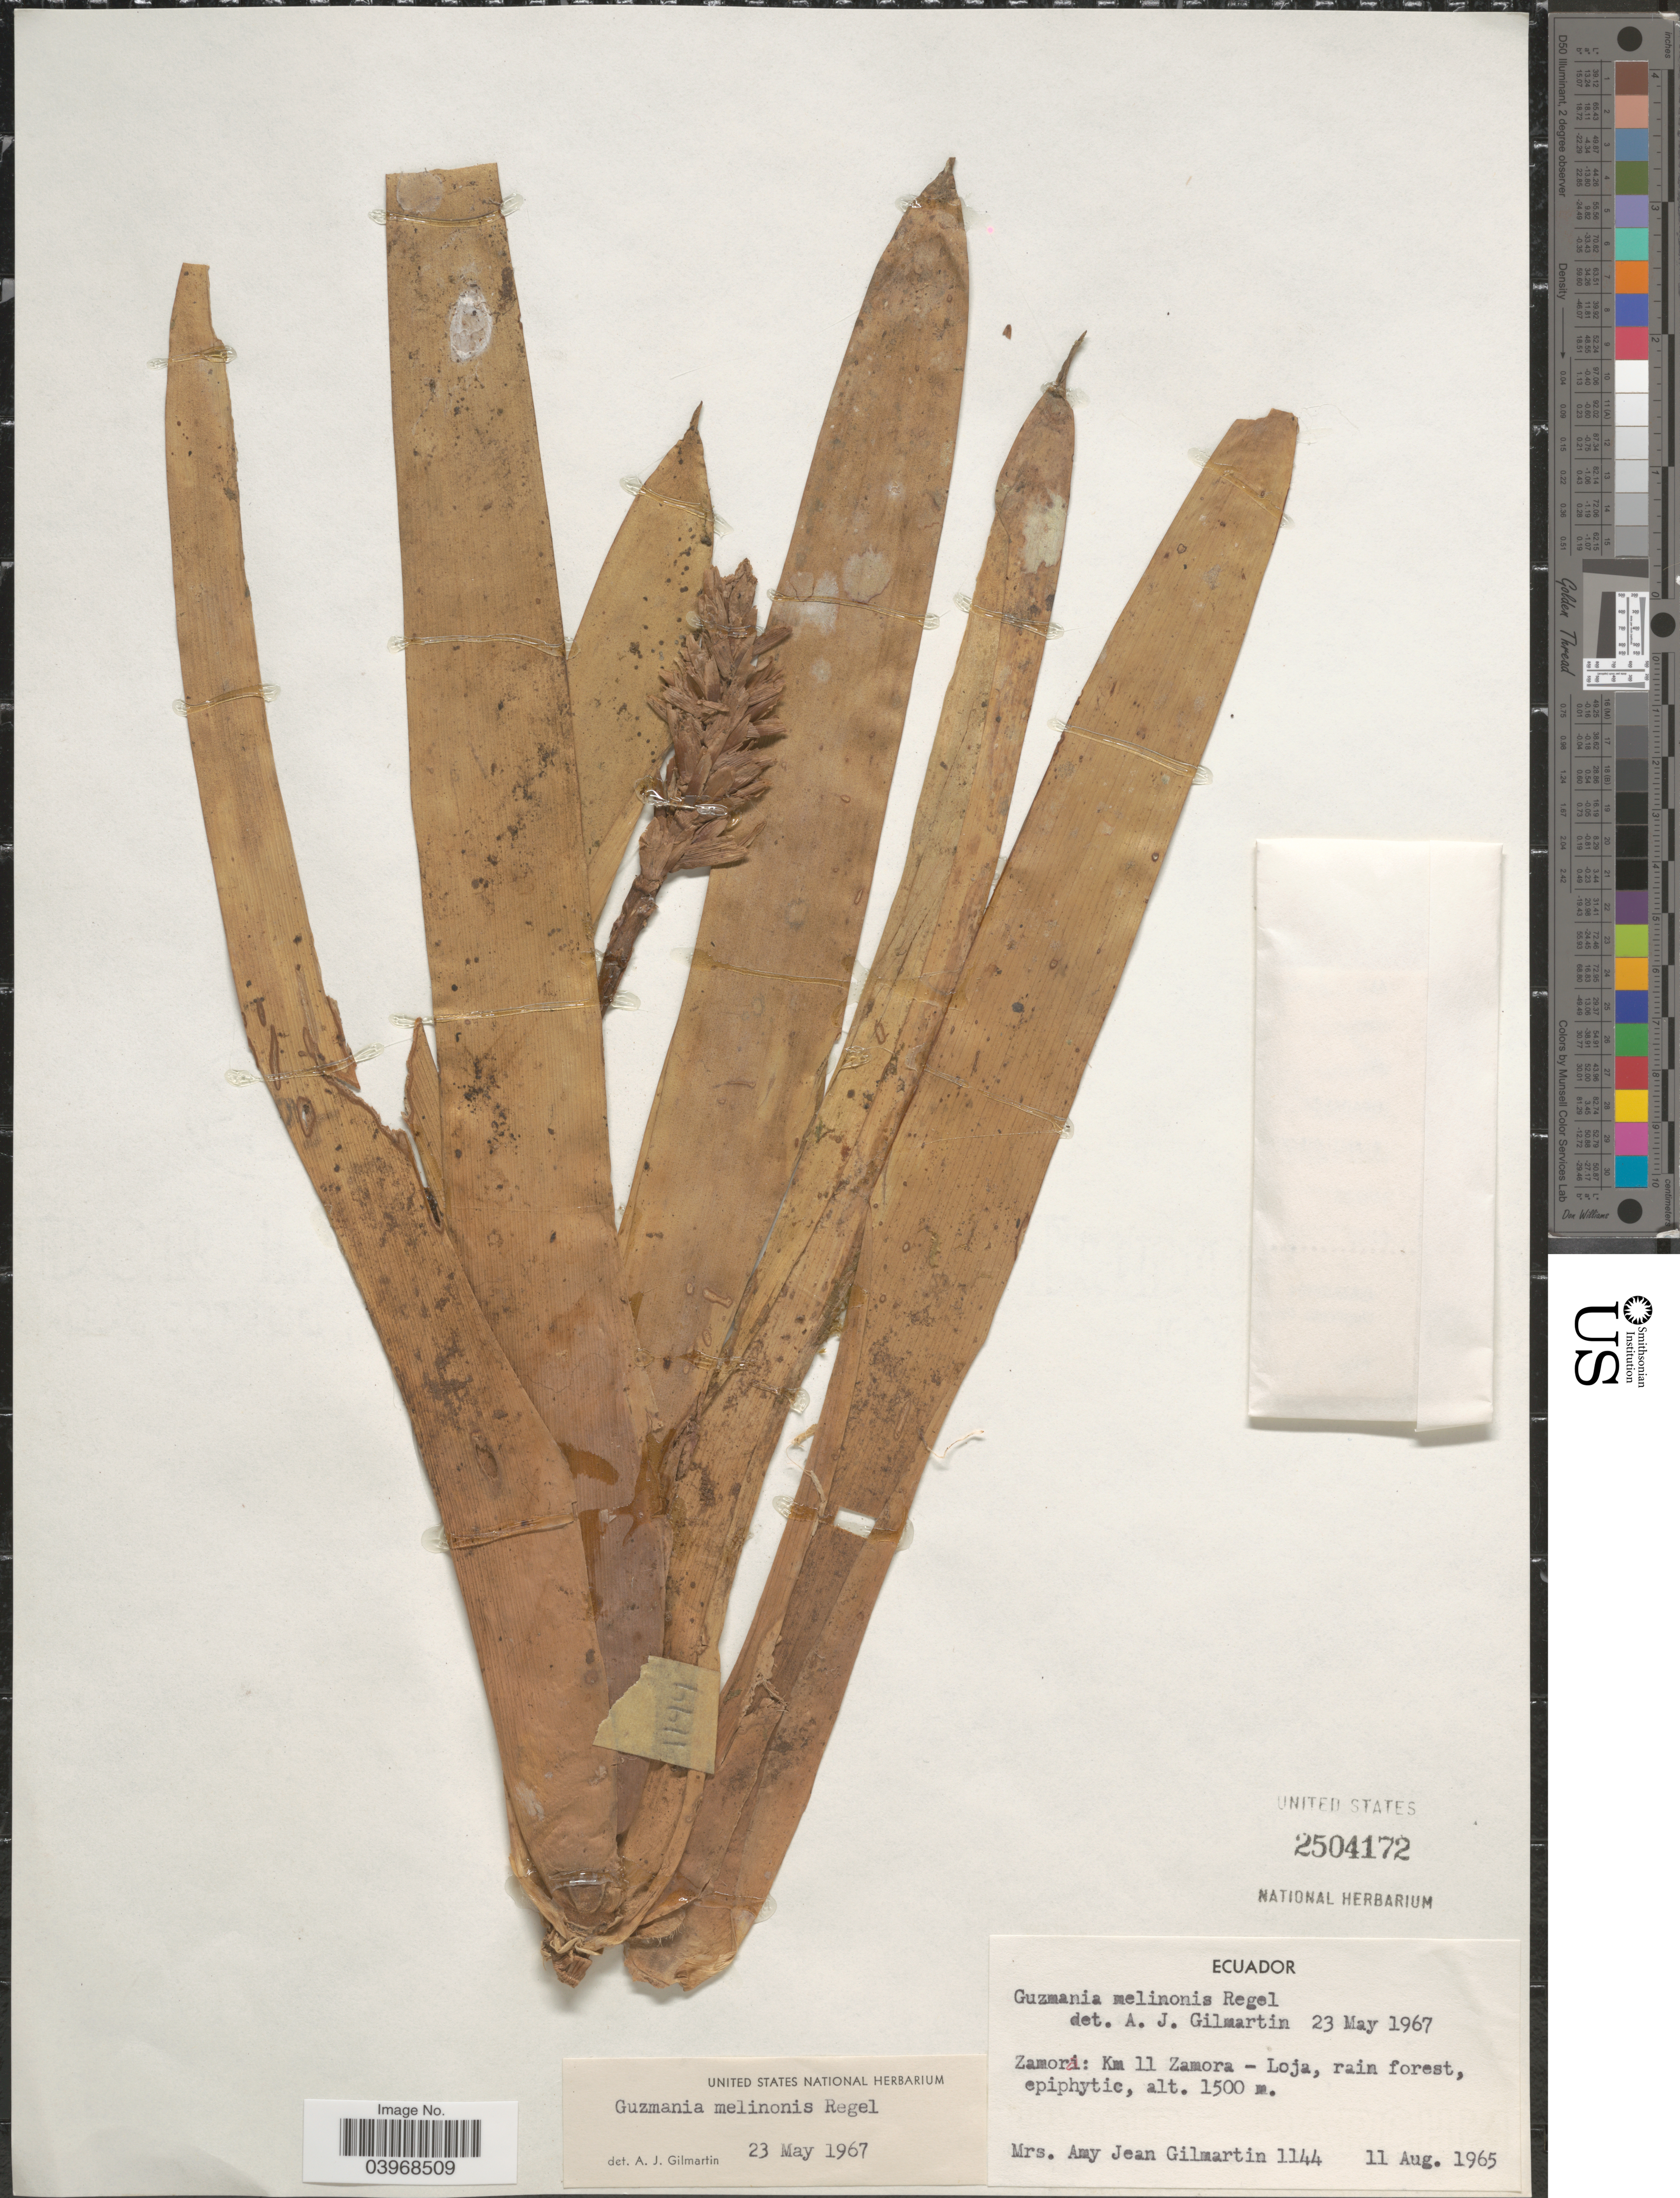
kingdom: Plantae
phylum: Tracheophyta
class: Liliopsida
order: Poales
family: Bromeliaceae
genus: Guzmania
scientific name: Guzmania melinonis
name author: Regel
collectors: A. J. Gilmartin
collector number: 1144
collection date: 1965-08-11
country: Ecuador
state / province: Zamora-Chinchipe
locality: Zamora: Km 11 Zamora - Loja, rain forest.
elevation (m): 1500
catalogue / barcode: US 2504172